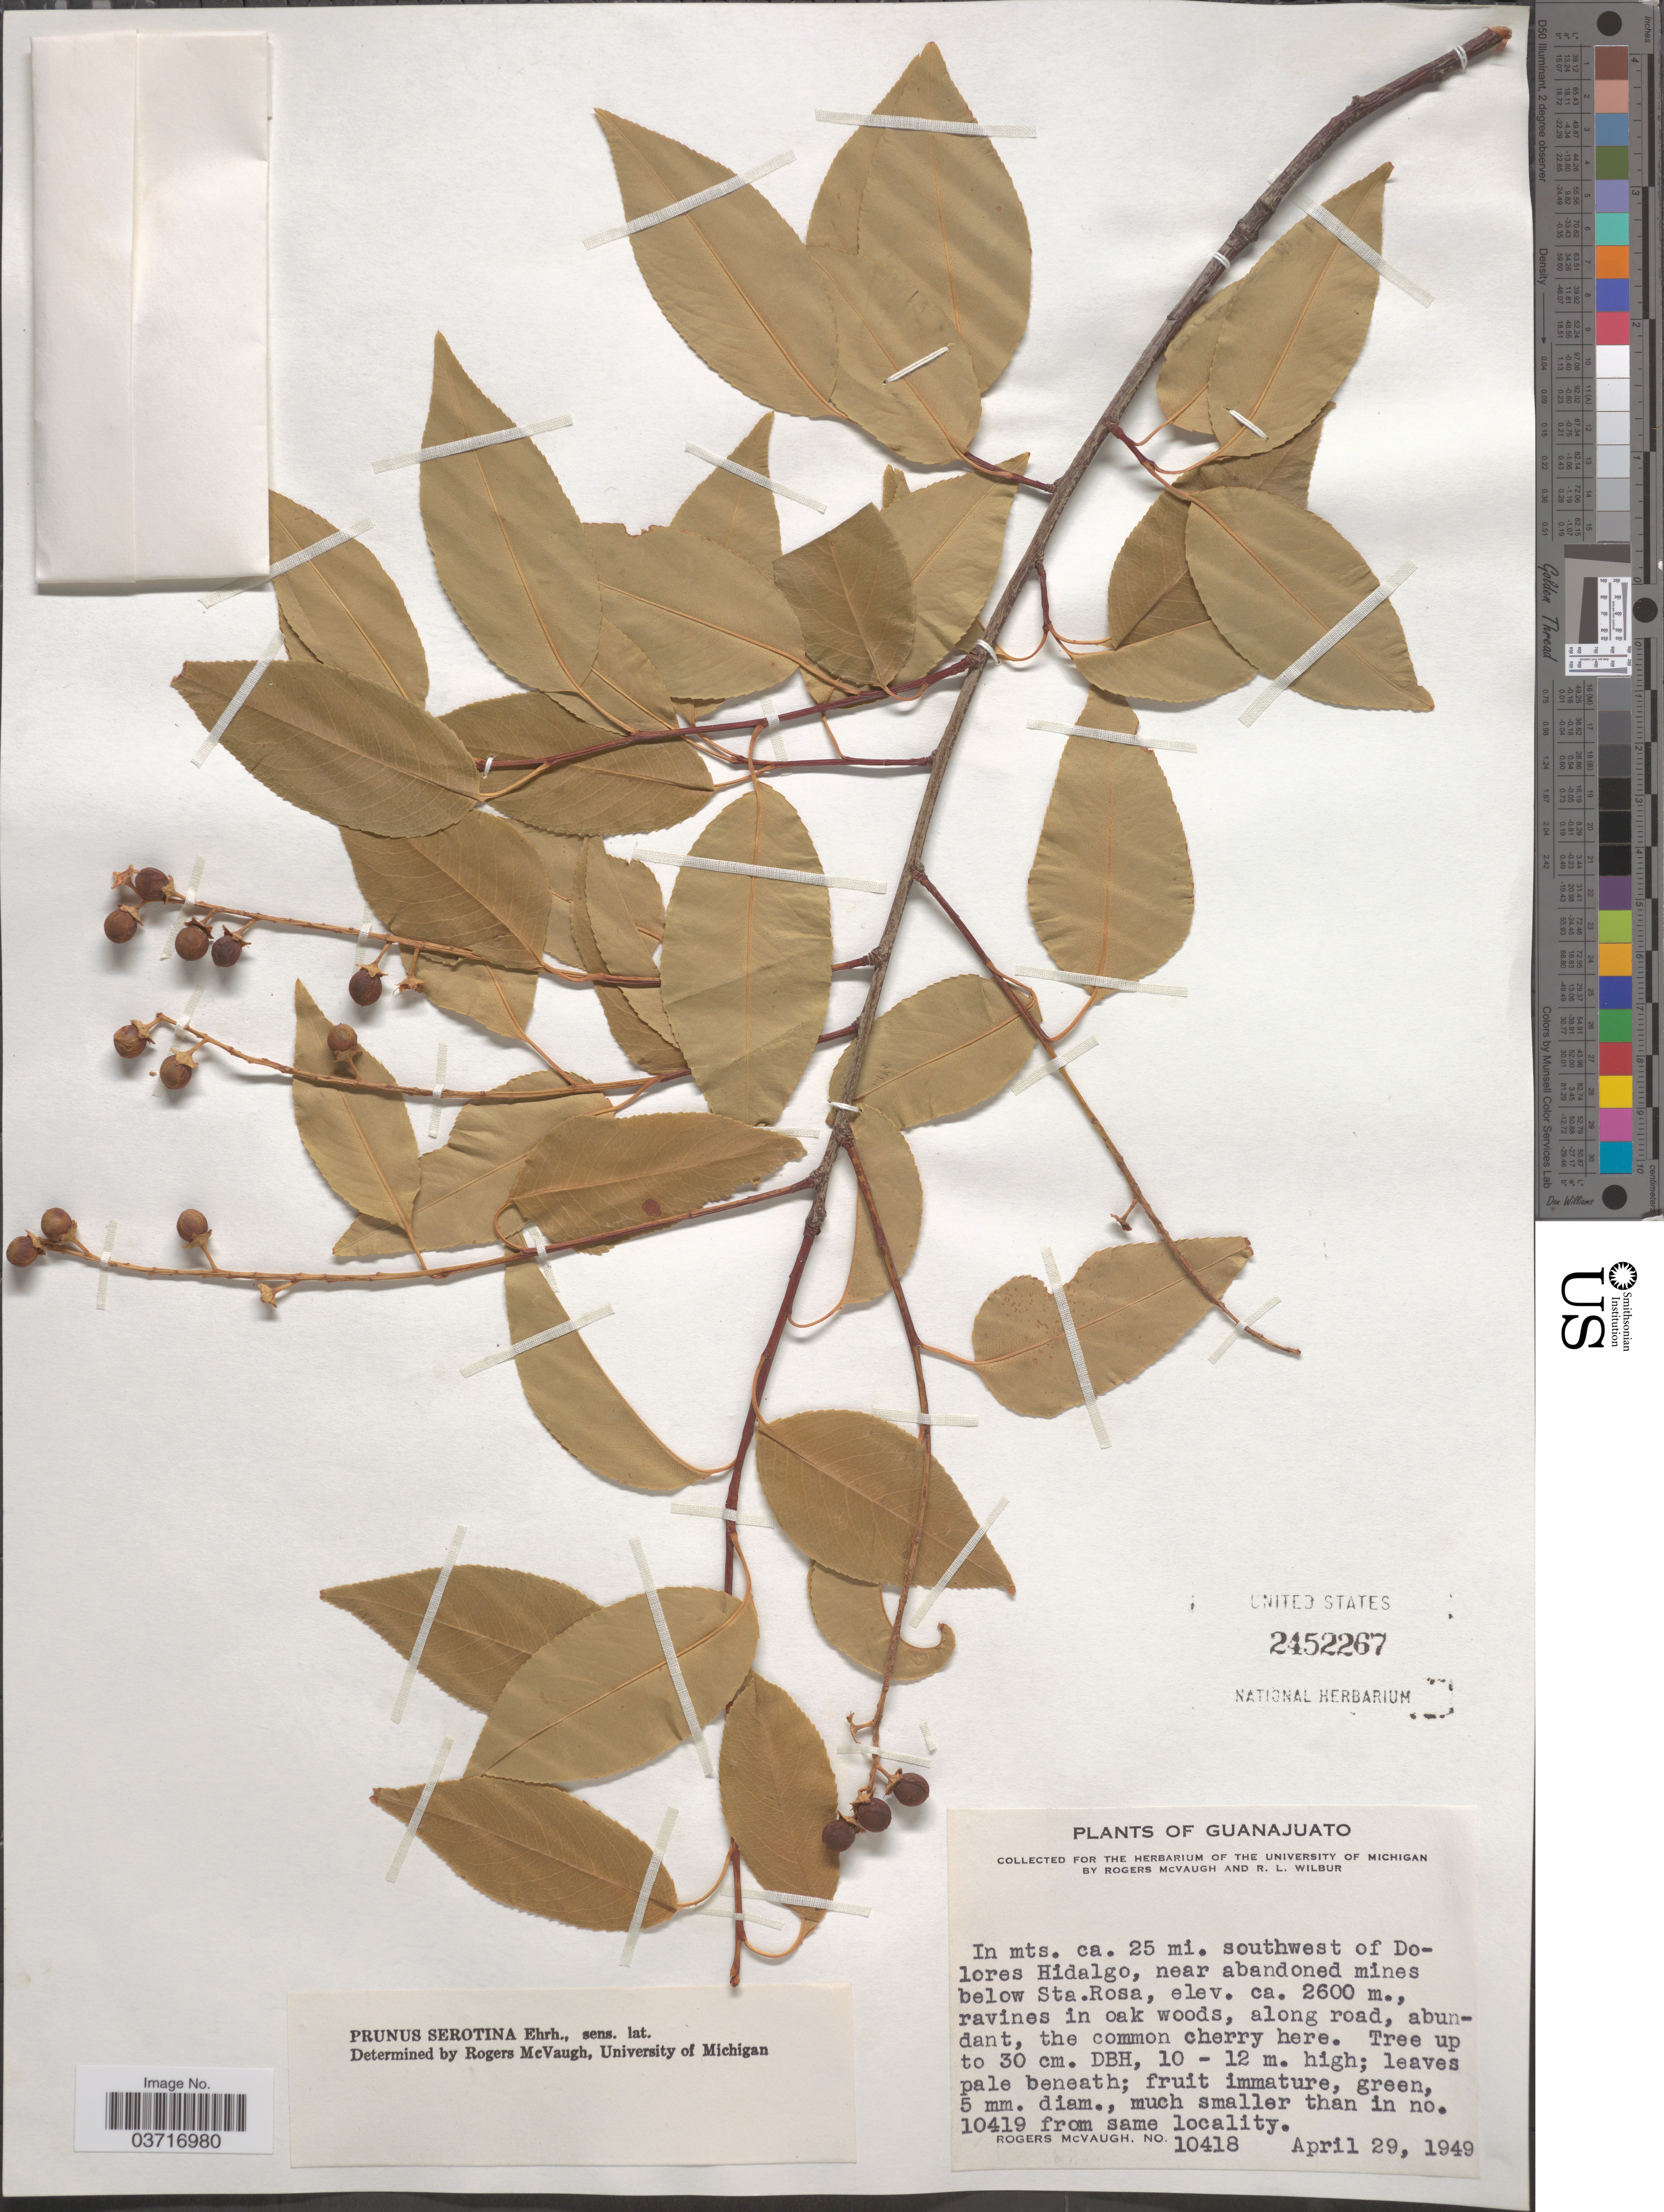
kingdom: Plantae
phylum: Tracheophyta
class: Magnoliopsida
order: Rosales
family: Rosaceae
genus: Prunus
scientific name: Prunus serotina subsp. serotina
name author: Ehrh.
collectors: R. McVaugh & R. L. Wilbur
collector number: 10418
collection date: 1949-04-29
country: Mexico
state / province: Guanajuato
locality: Ca. 25 mi. southwest of Dolores Hidalgo, near abandoned mines below Sta.Rosa.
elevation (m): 2600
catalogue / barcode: US 2452267